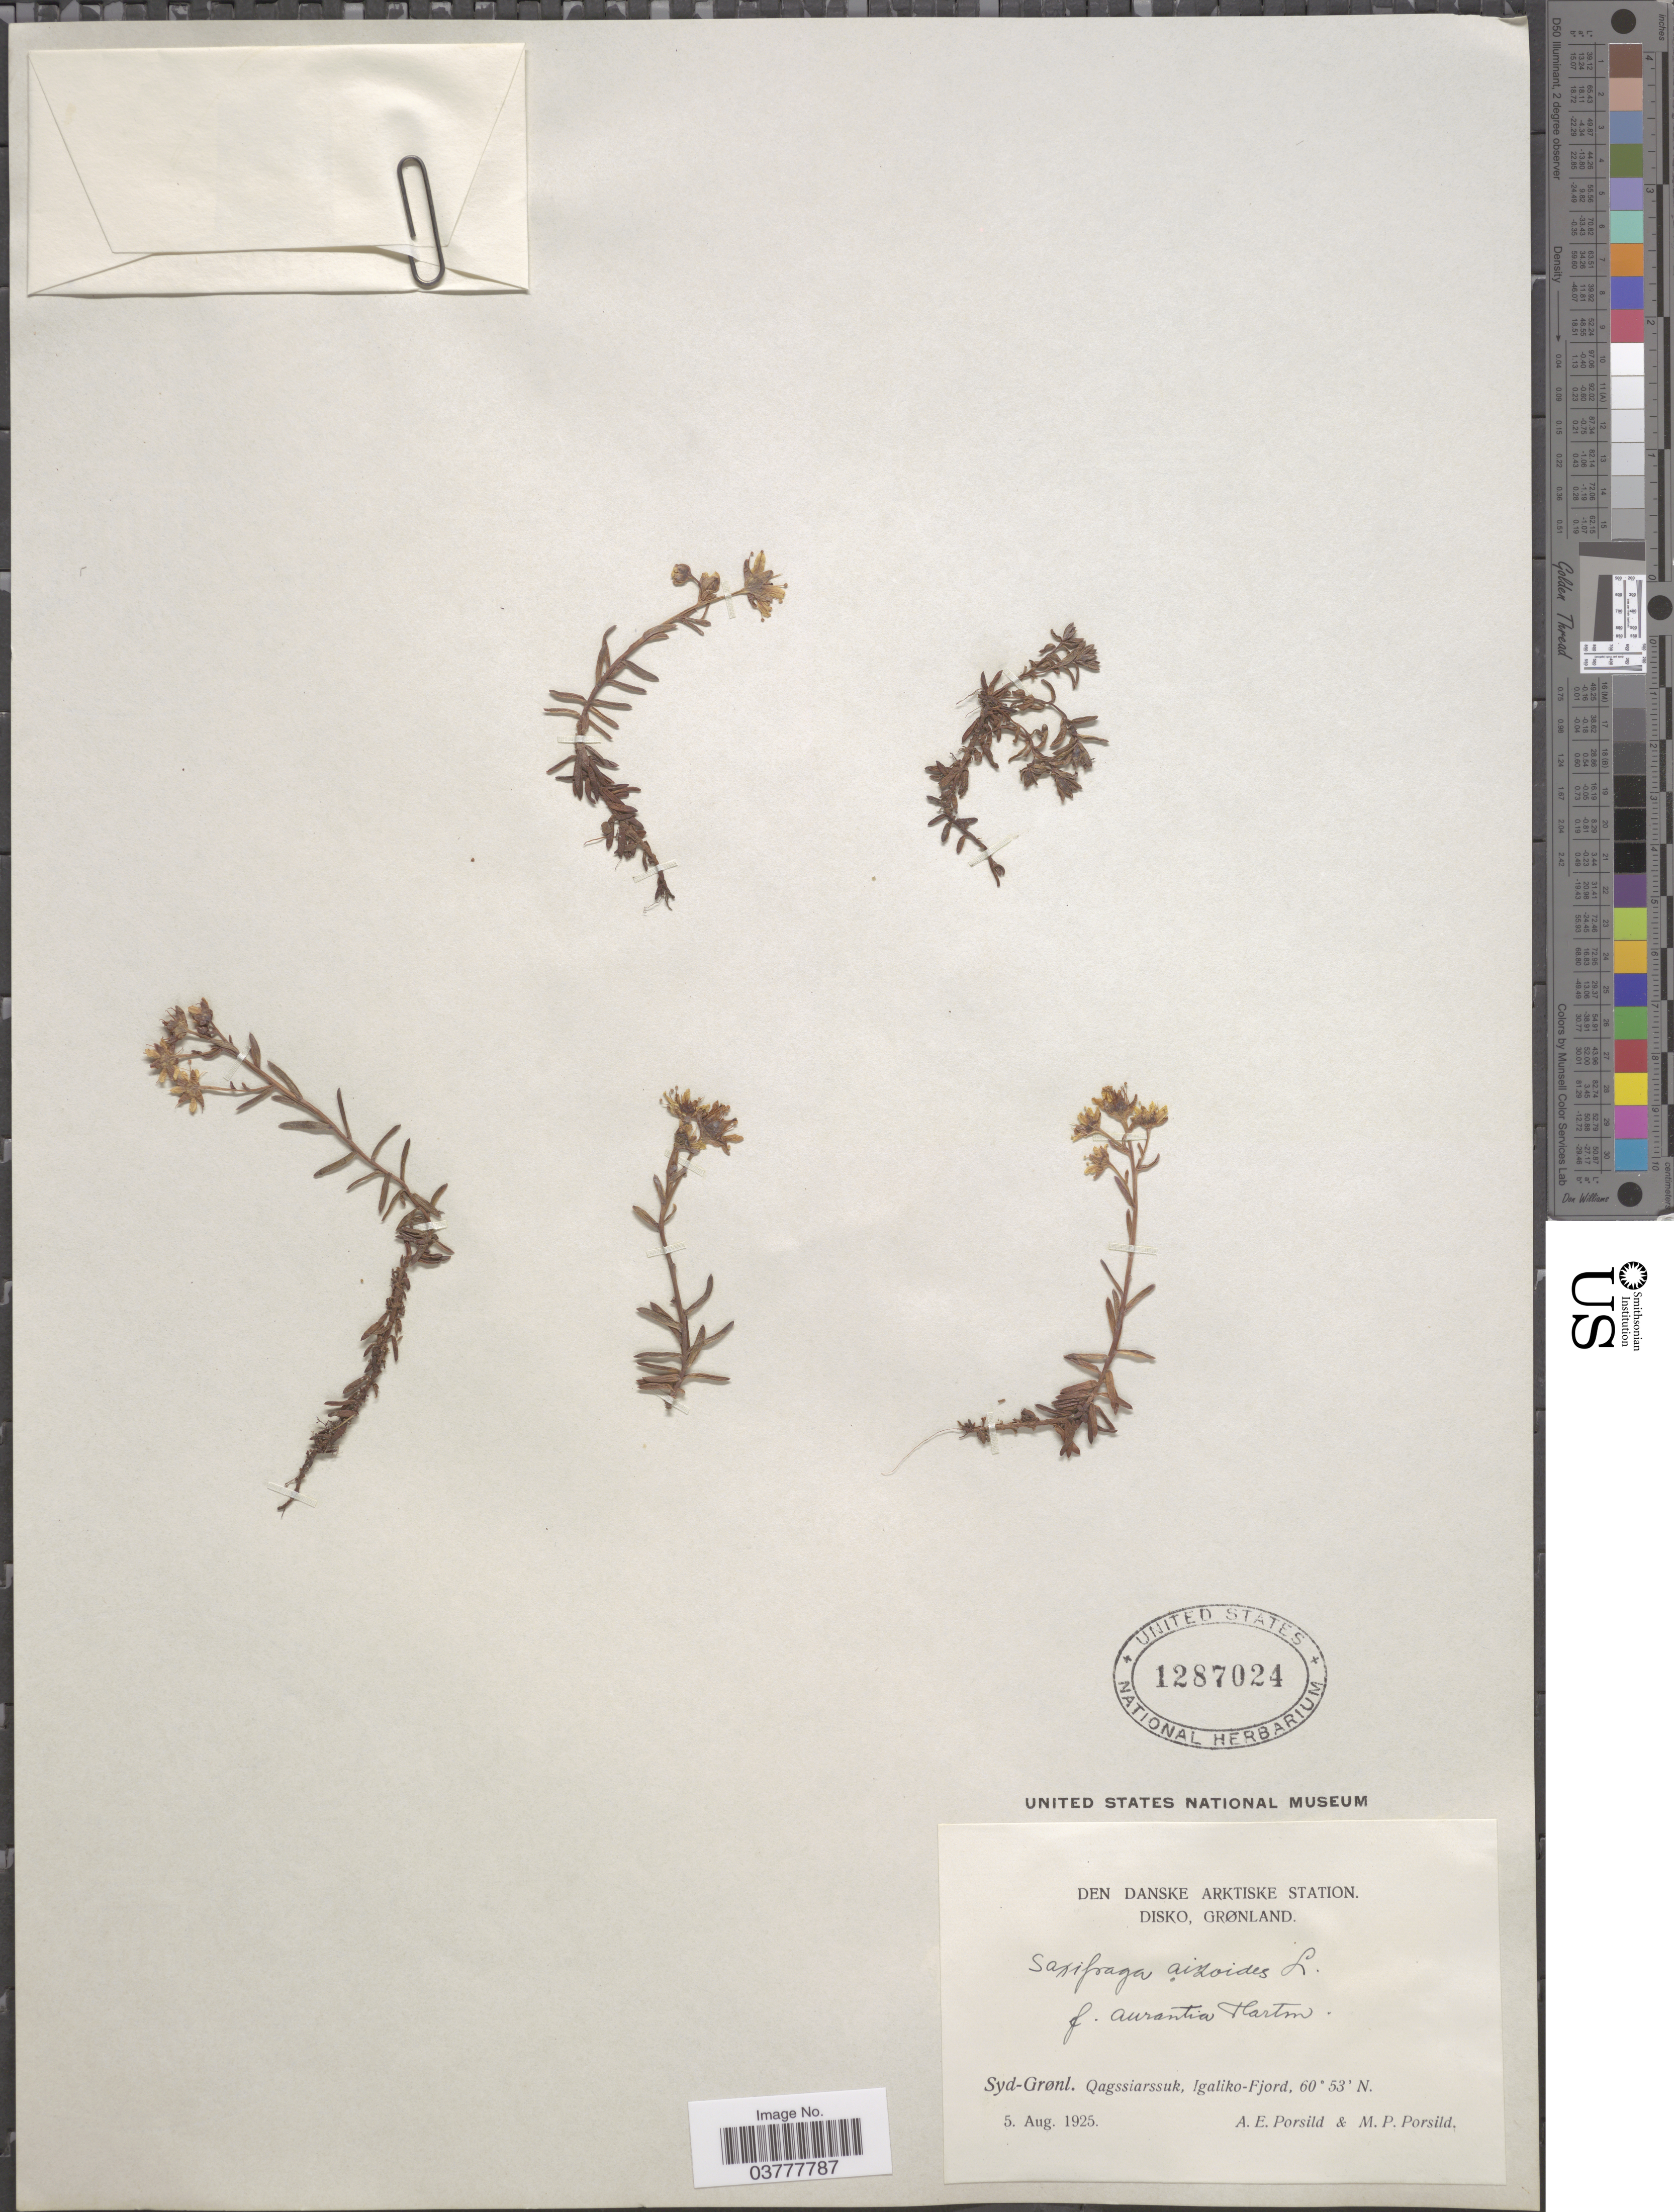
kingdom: Plantae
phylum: Tracheophyta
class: Magnoliopsida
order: Saxifragales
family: Saxifragaceae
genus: Saxifraga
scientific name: Saxifraga aizoides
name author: L.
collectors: A. E. Porsild & M. P. Porsild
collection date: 1925-08-05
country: Greenland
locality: Den Danske Arktiske Station. Disko. Grønland. Syd-Grønl. Qagssiarssuk, Igaliko-Fjord.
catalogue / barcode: US 1287024